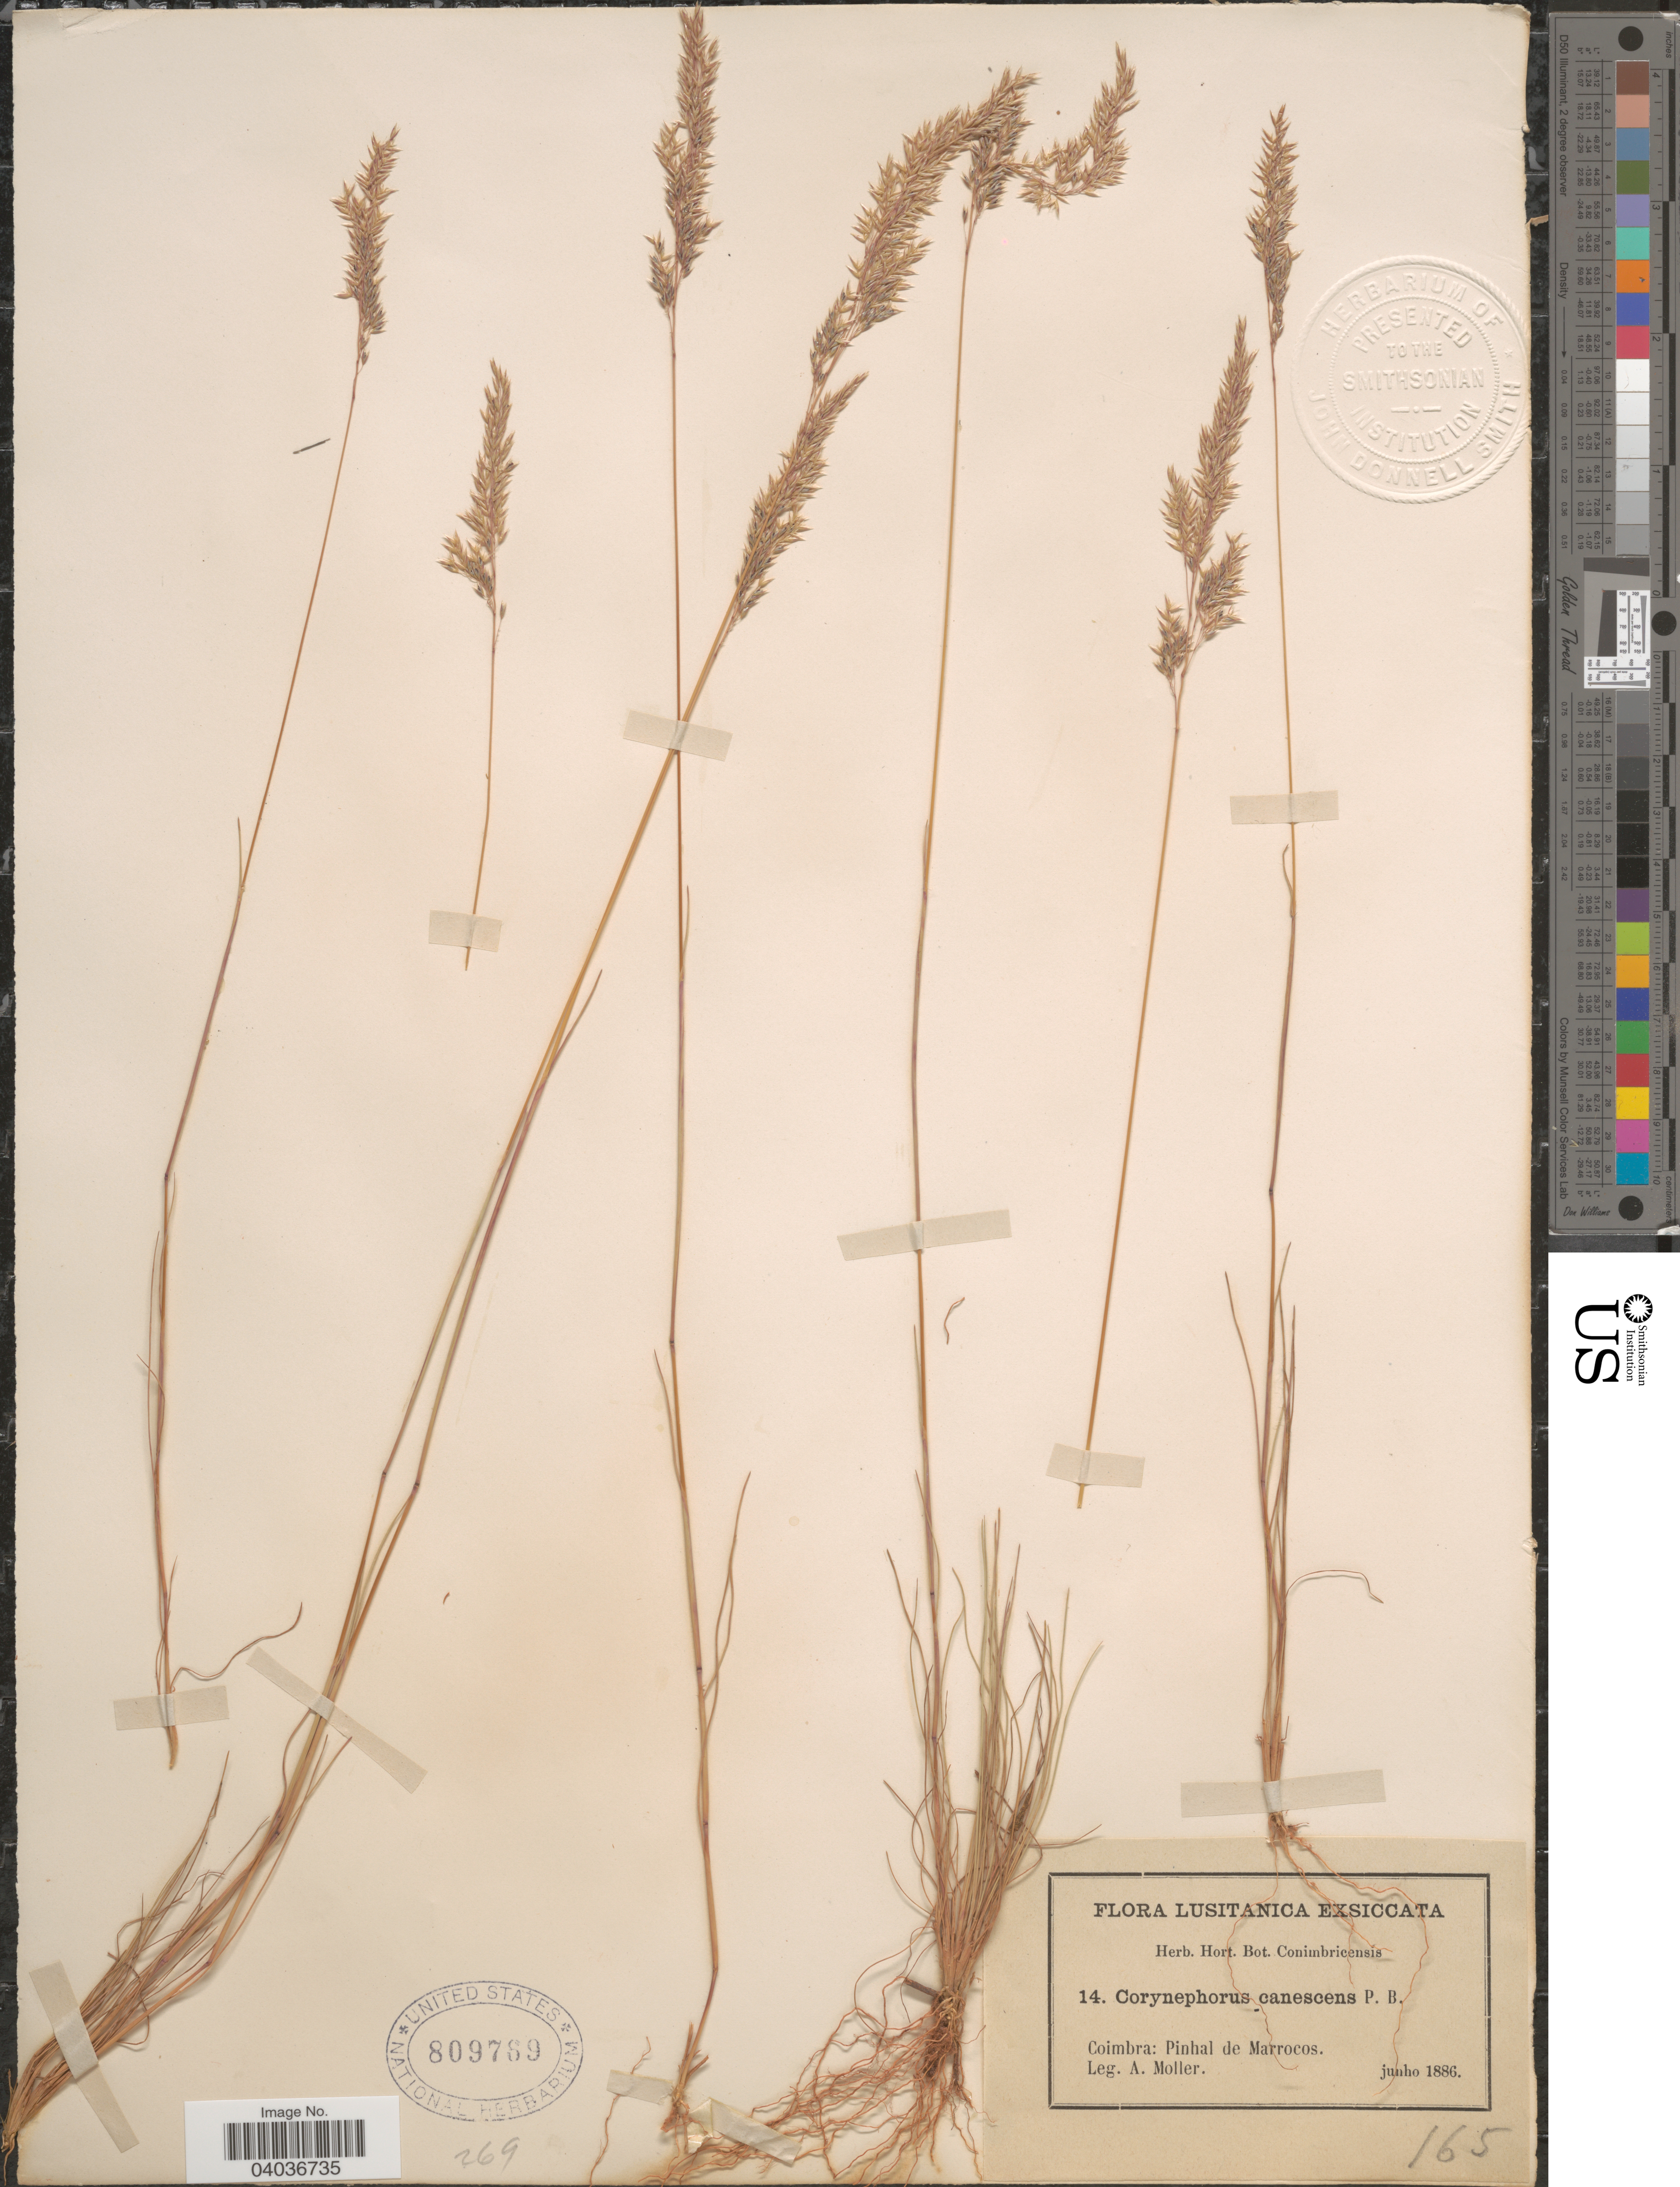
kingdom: Plantae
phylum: Tracheophyta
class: Liliopsida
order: Poales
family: Poaceae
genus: Corynephorus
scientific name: Corynephorus canescens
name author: (L, MEL) P. Beauv.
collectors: A. Moller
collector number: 14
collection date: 1886-06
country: Portugal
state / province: Coimbra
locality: Lusitanica. Pinhal de Marrocos.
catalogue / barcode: US 809769